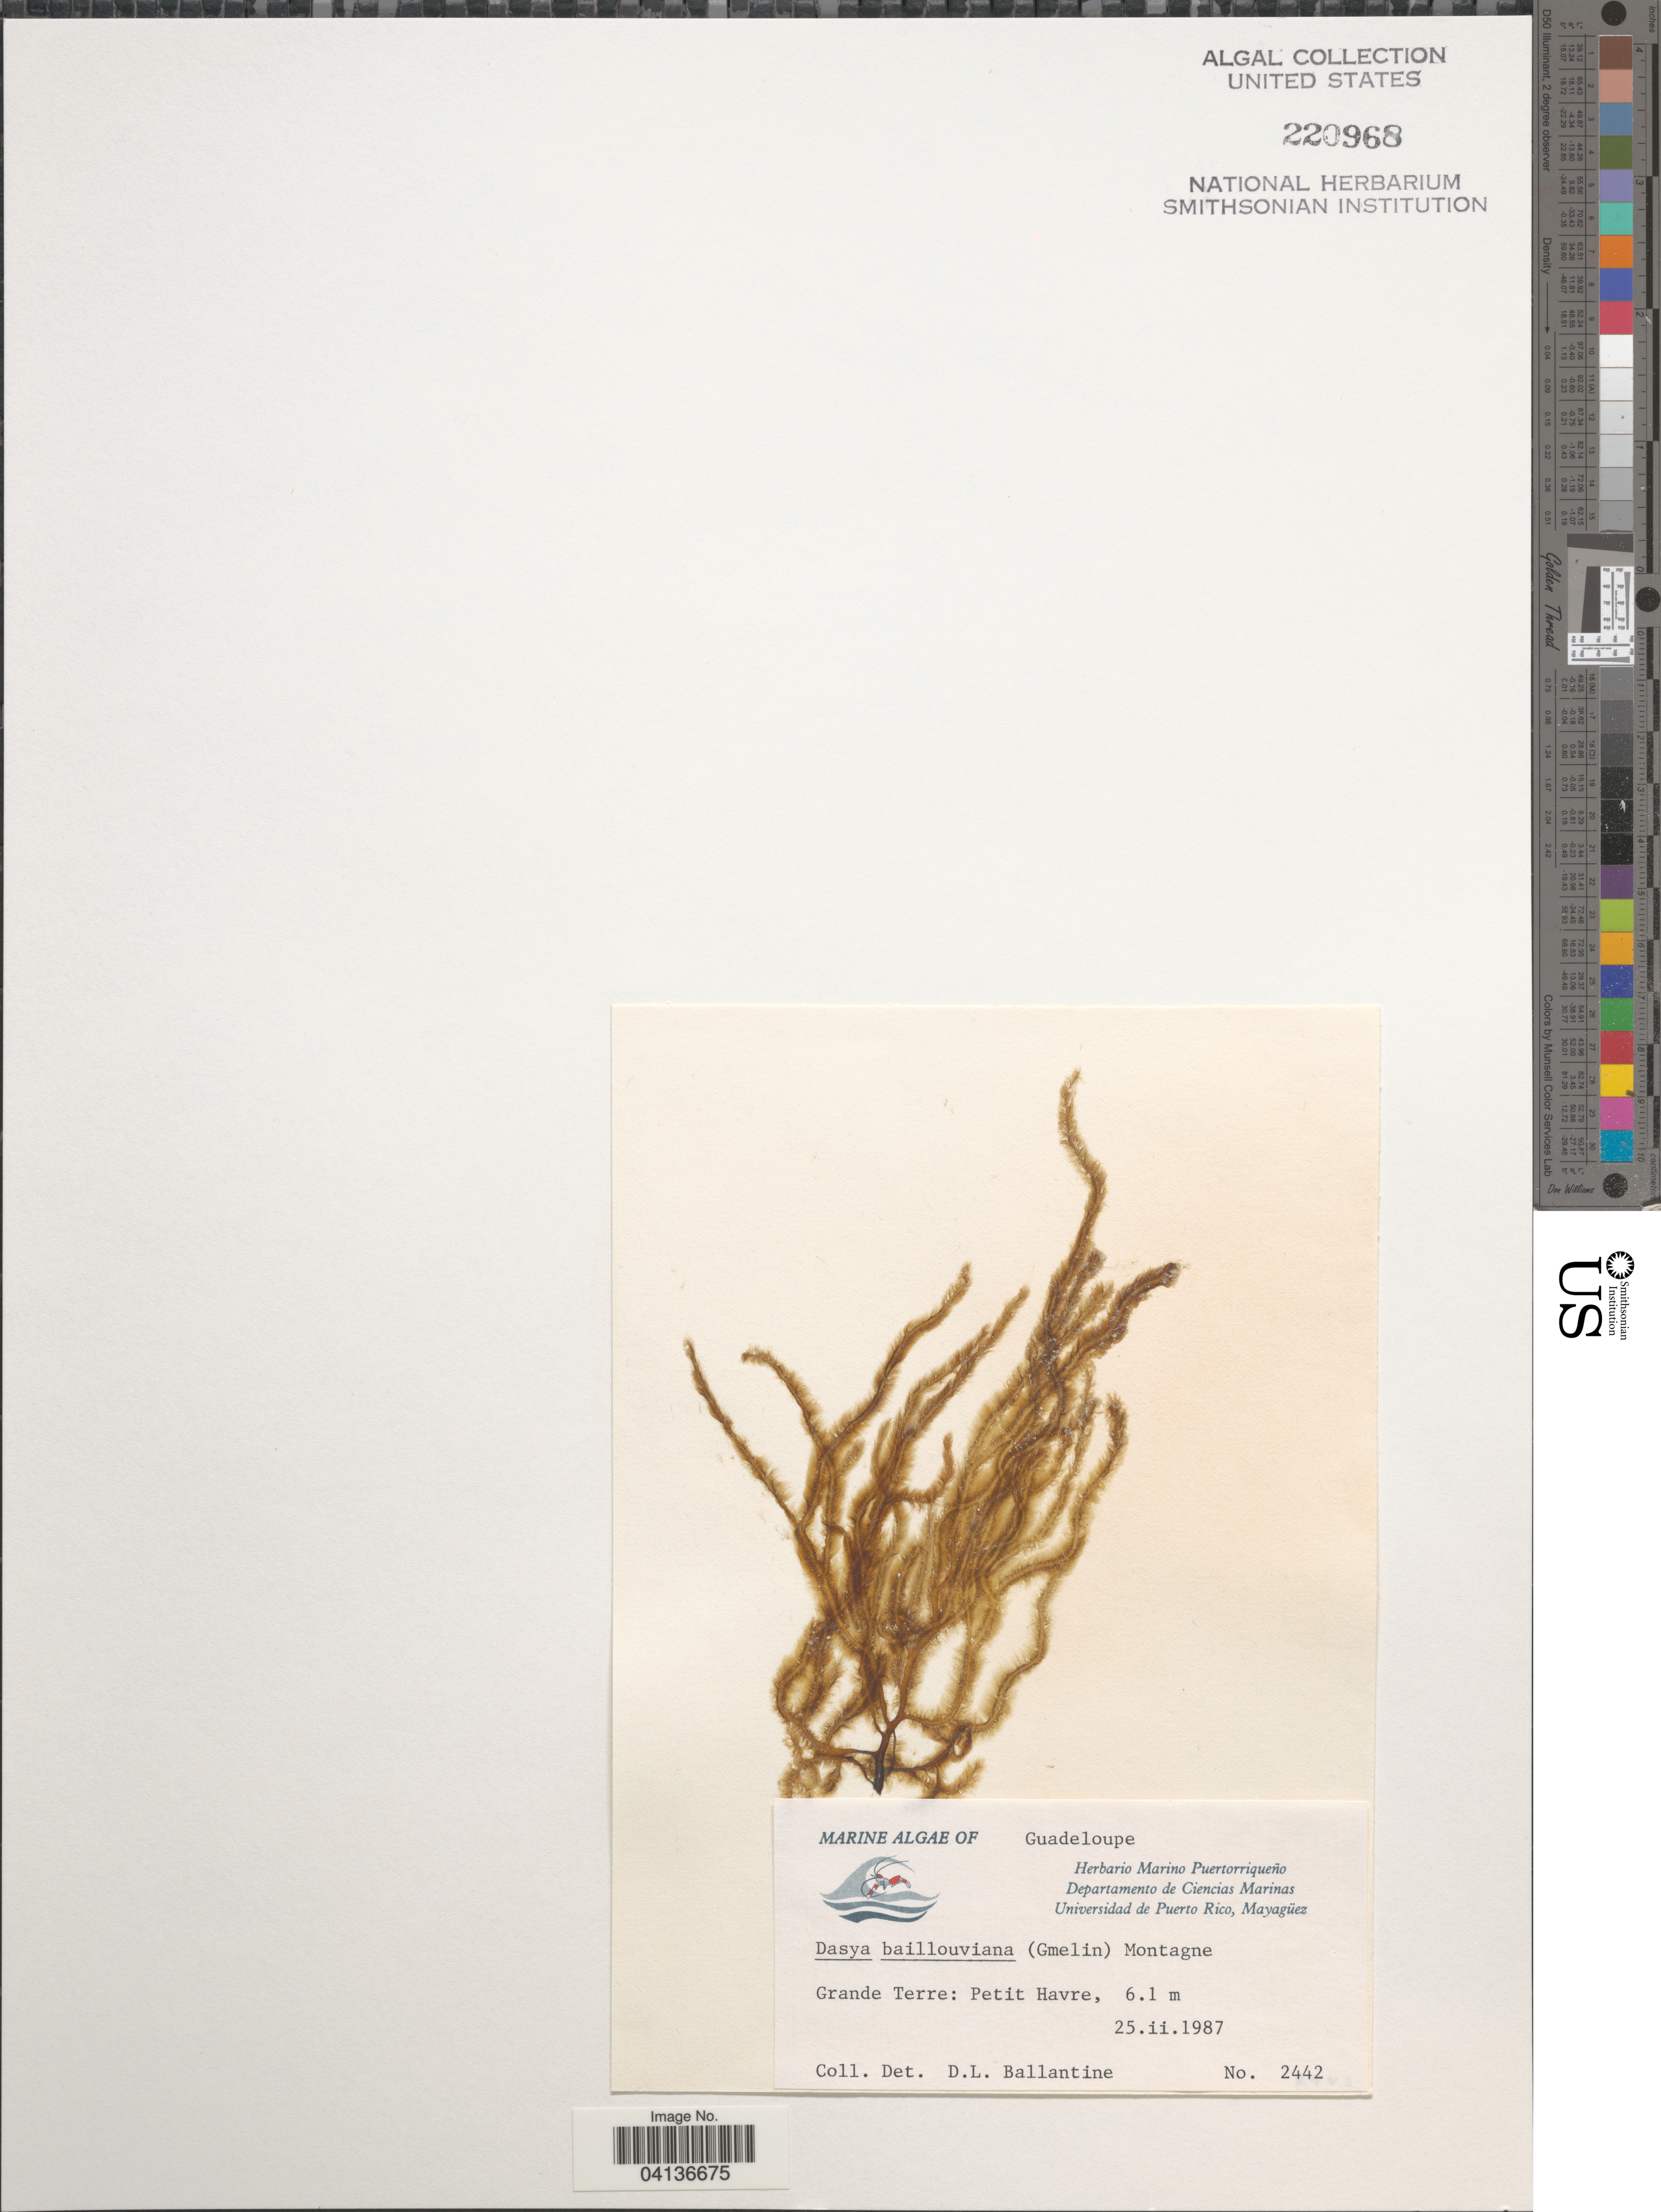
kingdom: Plantae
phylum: Rhodophyta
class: Florideophyceae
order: Ceramiales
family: Dasyaceae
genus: Dasya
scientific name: Dasya pedicellata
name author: (C. Agardh) C. Agardh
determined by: Algae name updating Project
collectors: D.L. Ballantine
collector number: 2442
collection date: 1987-02-25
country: Guadeloupe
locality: Grande Terre: Petit Havre.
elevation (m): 6.1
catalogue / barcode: US 220968